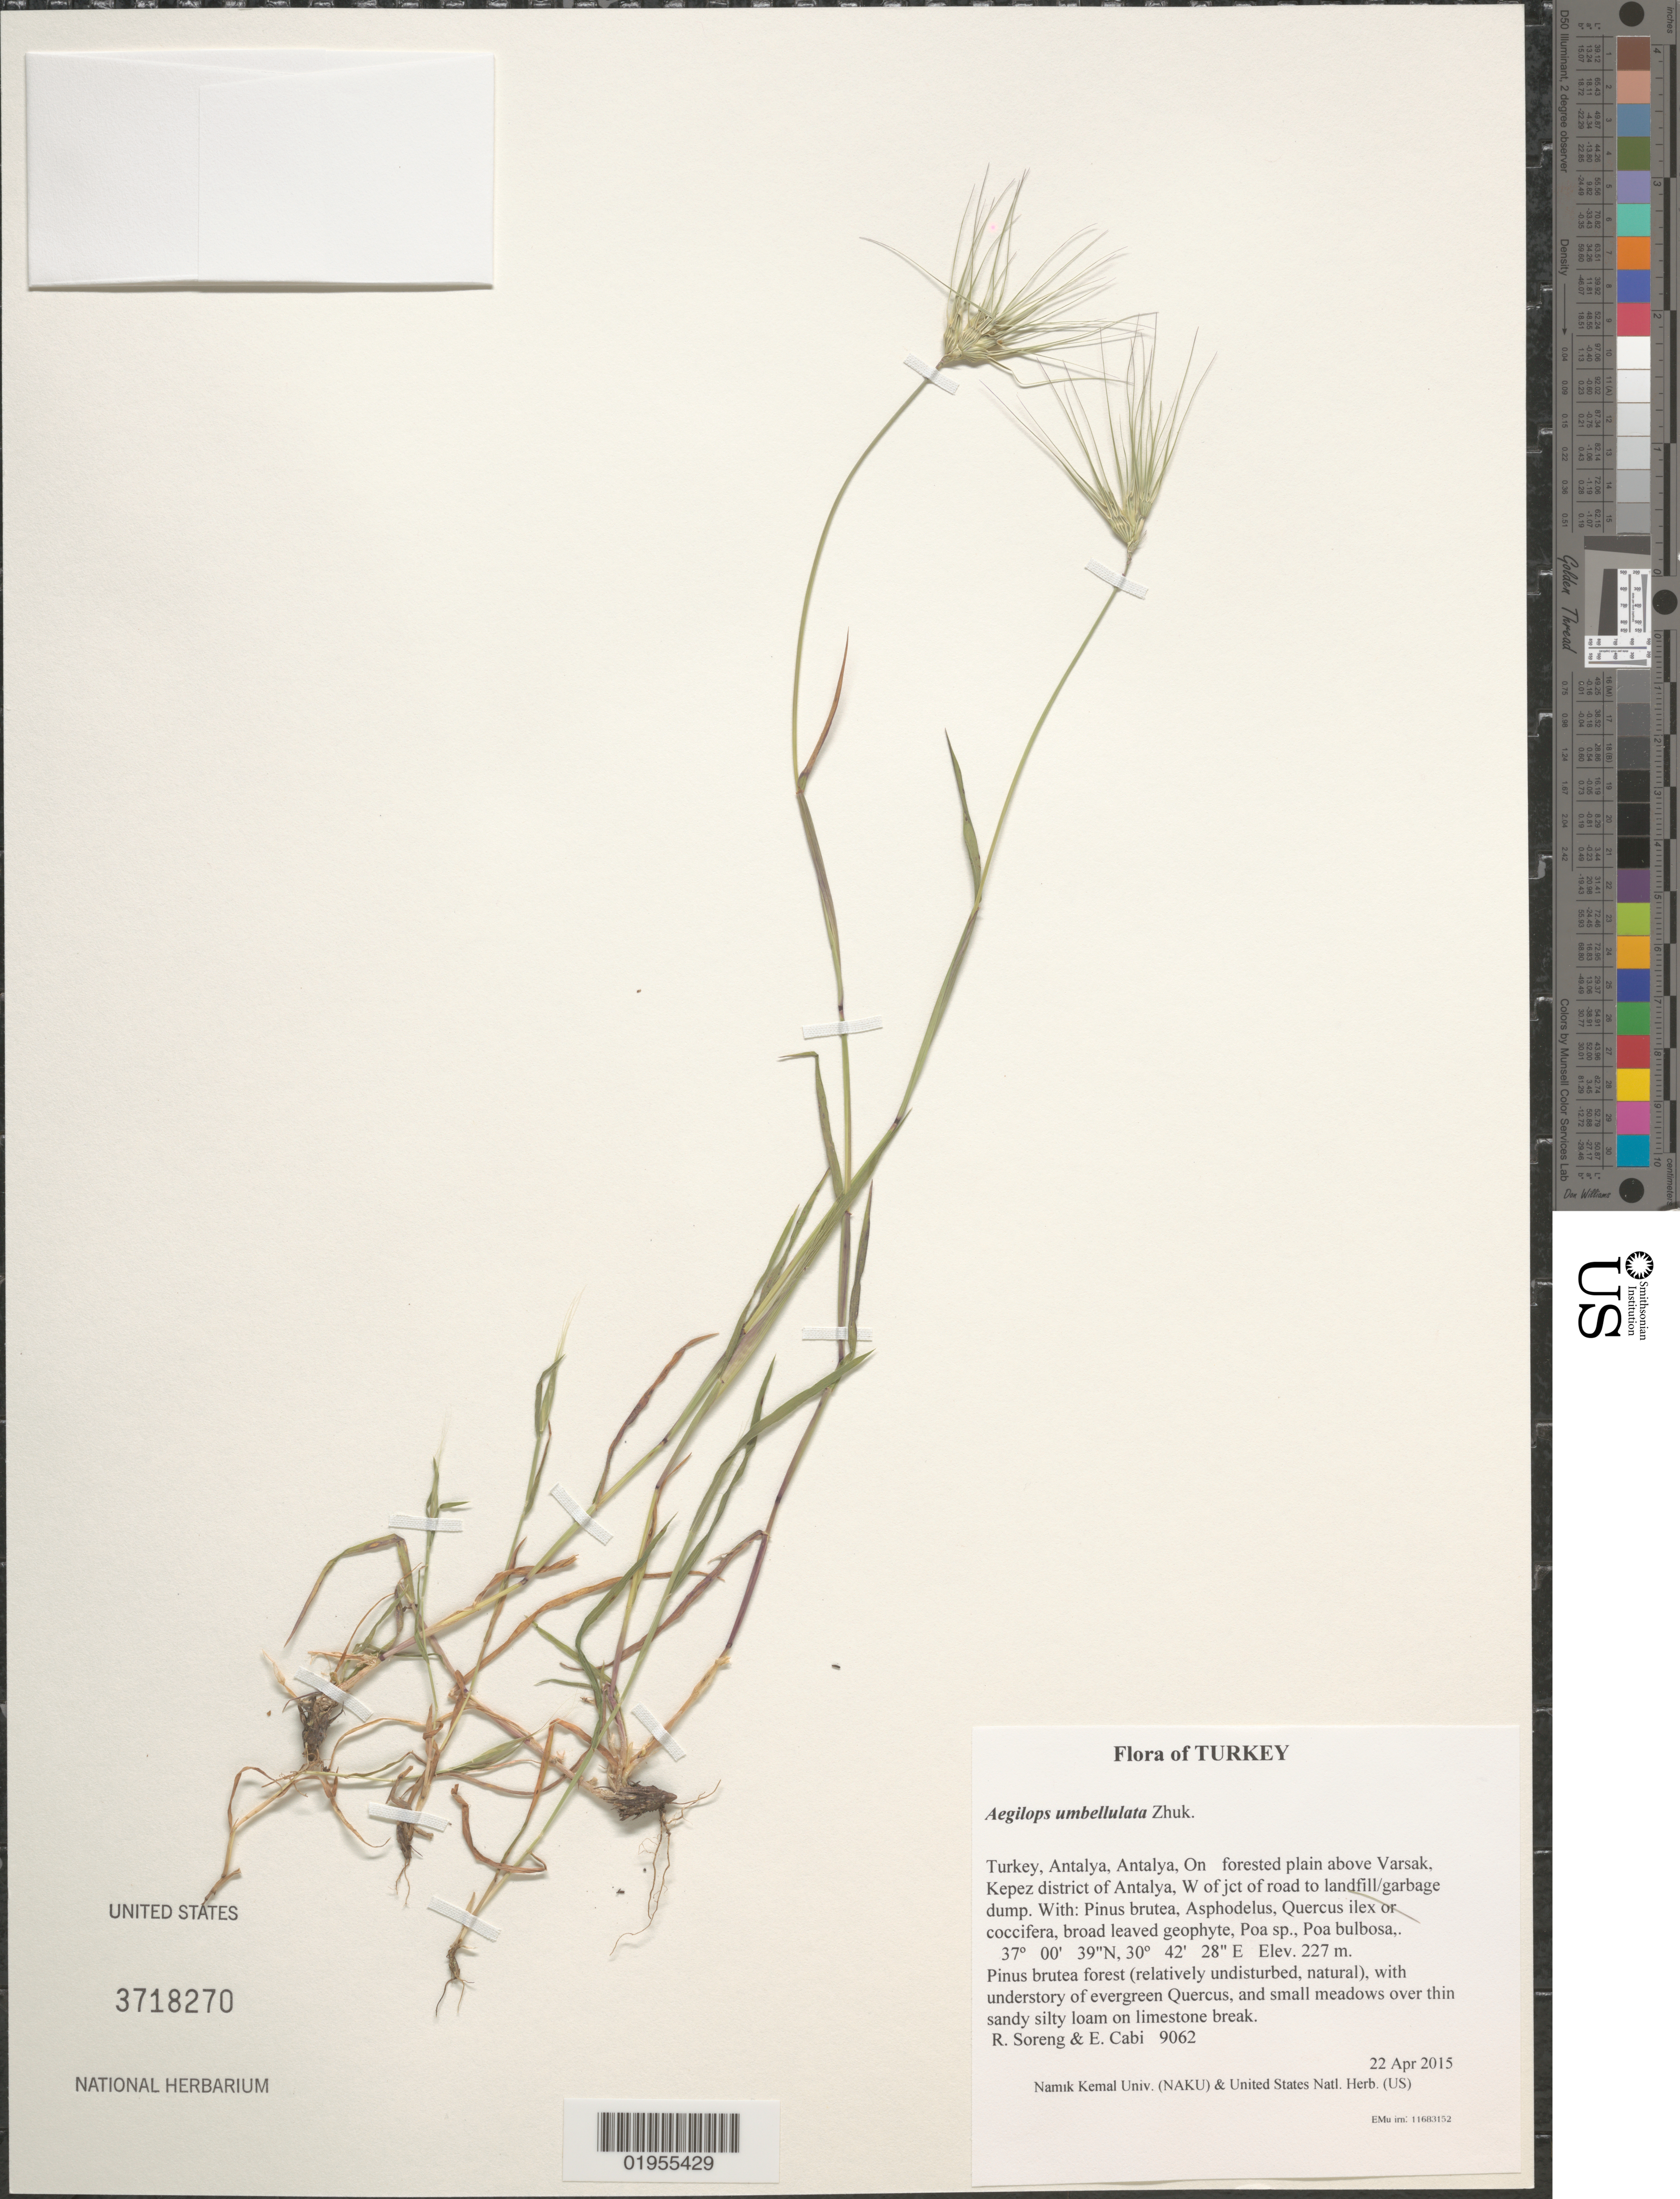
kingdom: Plantae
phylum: Tracheophyta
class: Liliopsida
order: Poales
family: Poaceae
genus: Aegilops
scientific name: Aegilops umbellulata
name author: Zhuk.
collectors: R. J. Soreng & E. Cabi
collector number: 9062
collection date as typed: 2015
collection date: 2015-04-22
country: Turkey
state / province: Antalya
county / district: Antalya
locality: On forested plain above Varsak, Kepez district of Antalya, W of jct of road to landfill/garbage dump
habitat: Pinus brutea forest (relatively undisturbed, natural), with understory of evergreen Quercus, and small meadows over thin sandy silty loam on limestone breaks.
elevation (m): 227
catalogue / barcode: US 3718270